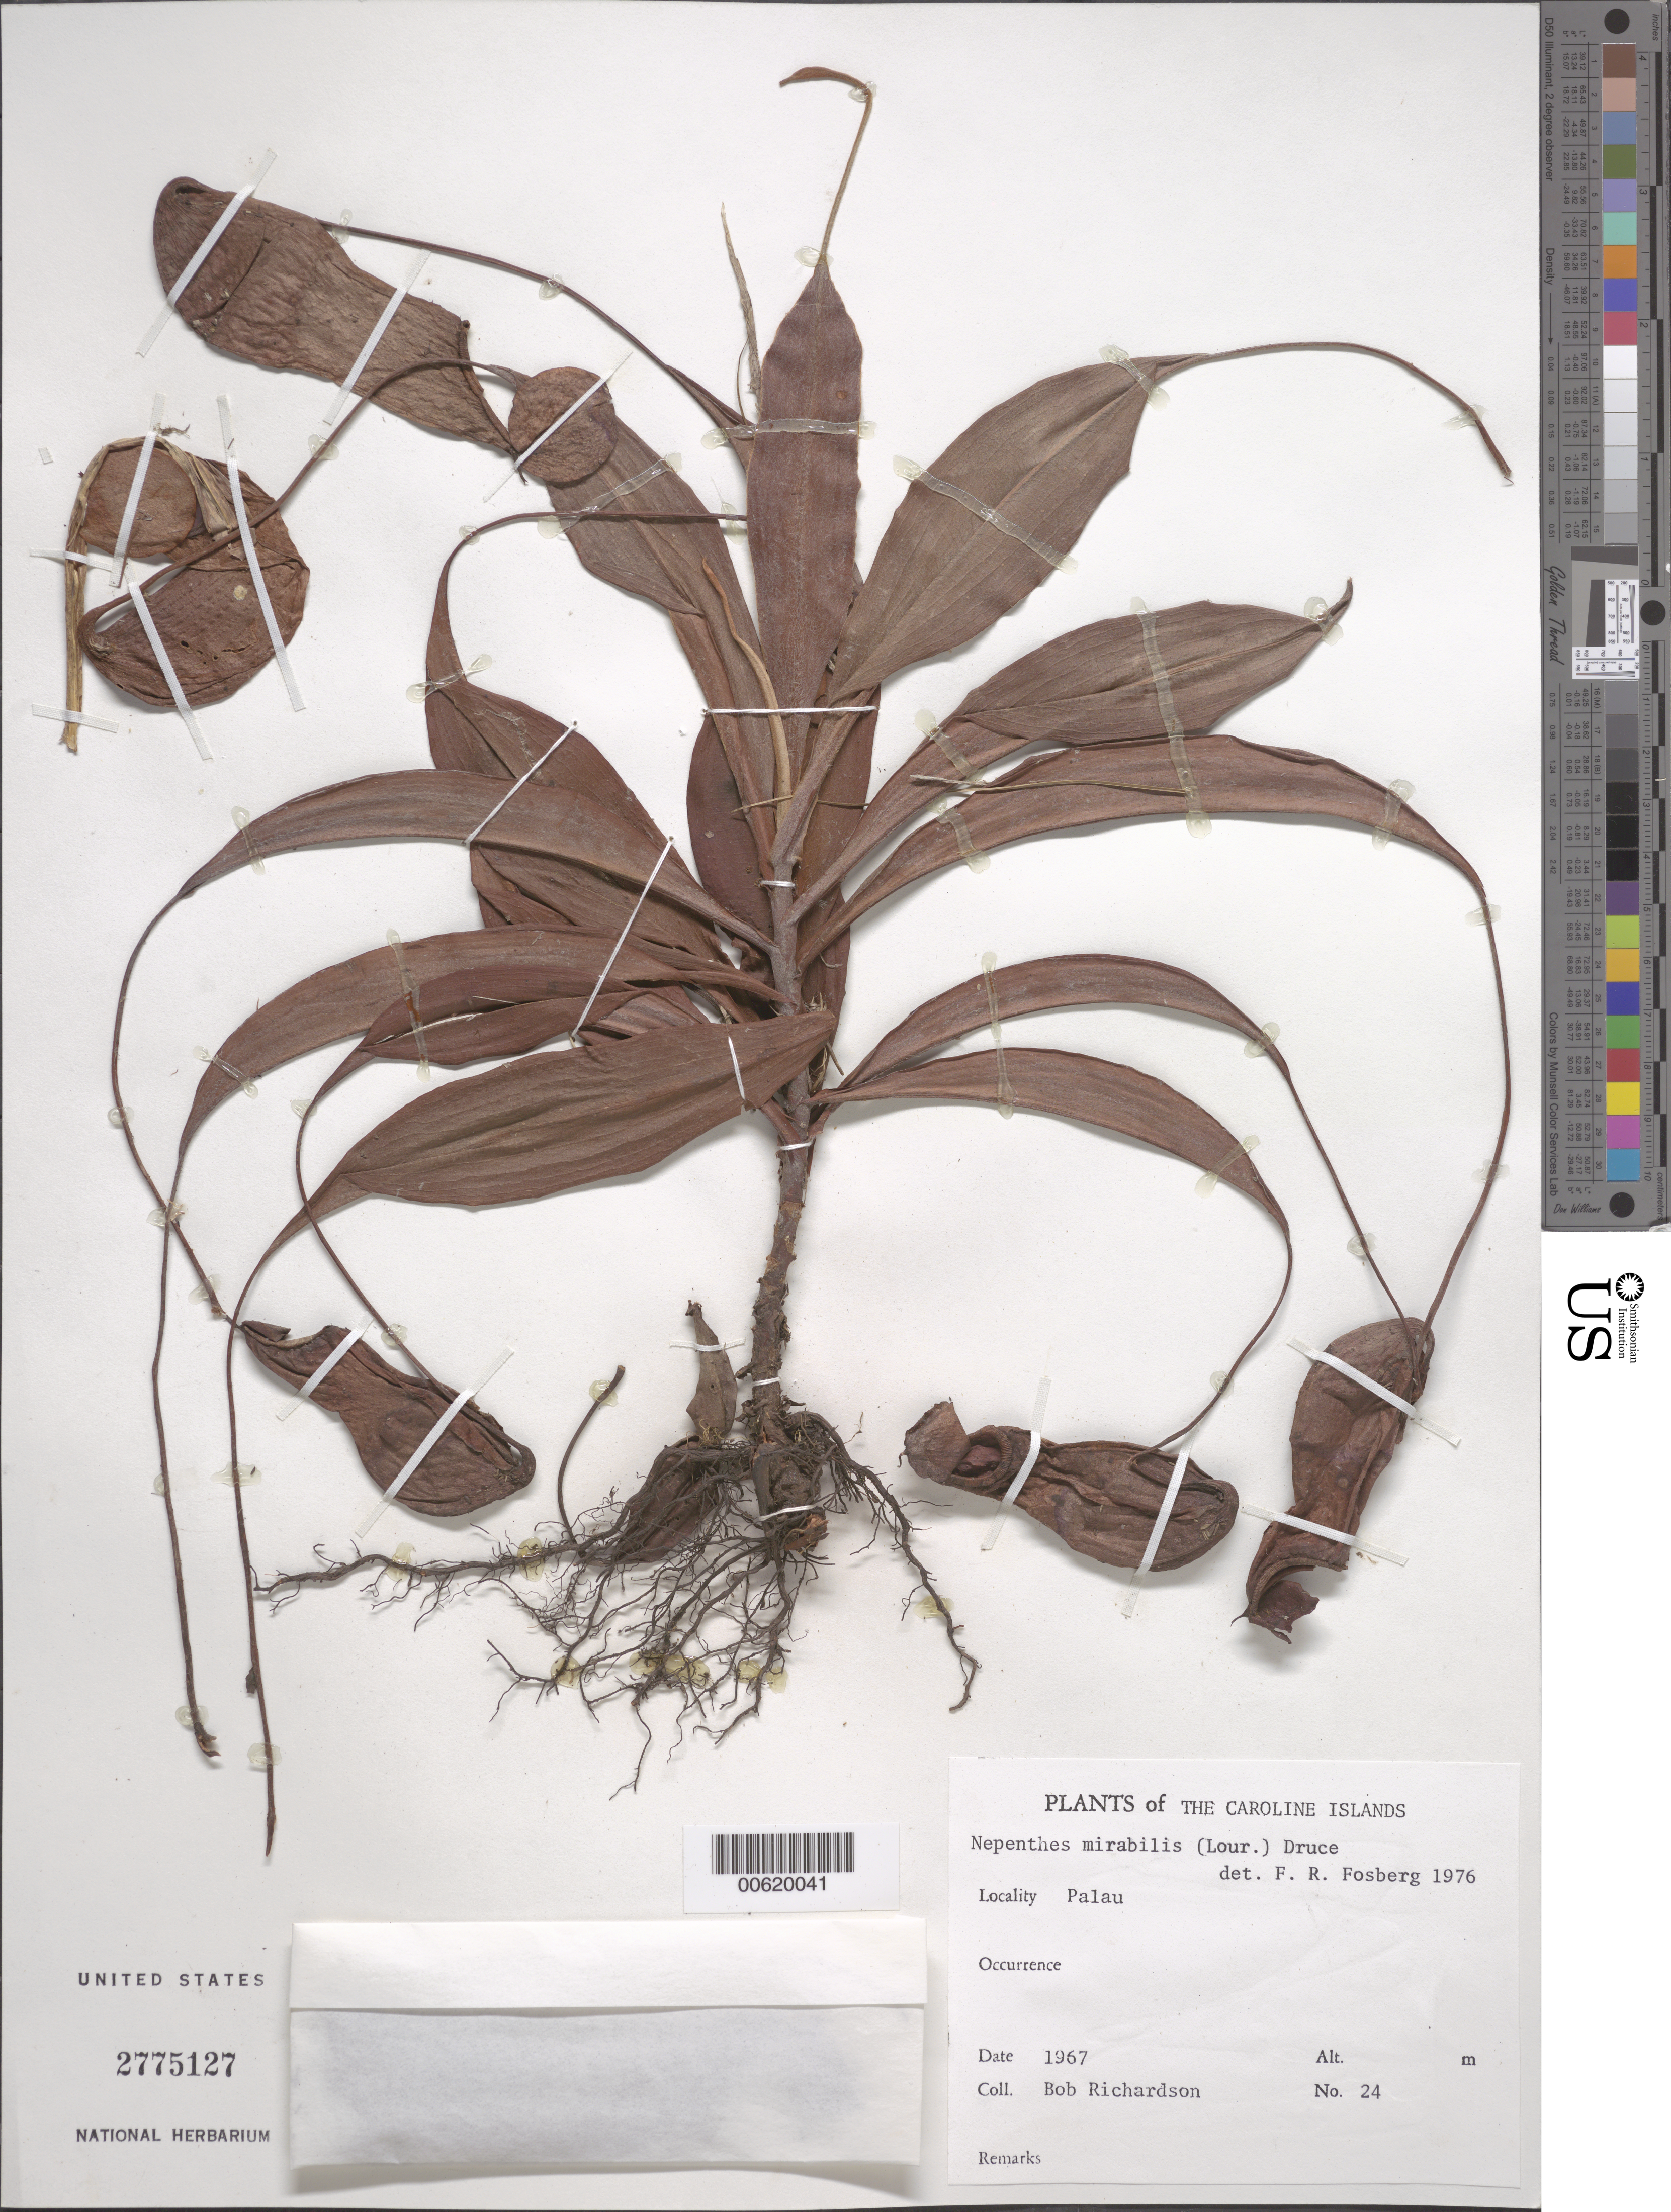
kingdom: Plantae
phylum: Tracheophyta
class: Magnoliopsida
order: Caryophyllales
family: Nepenthaceae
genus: Nepenthes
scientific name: Nepenthes mirabilis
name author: (Lour.) Druce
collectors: B. Richardson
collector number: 24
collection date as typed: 1967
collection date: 1967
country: Palau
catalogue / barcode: US 2775127